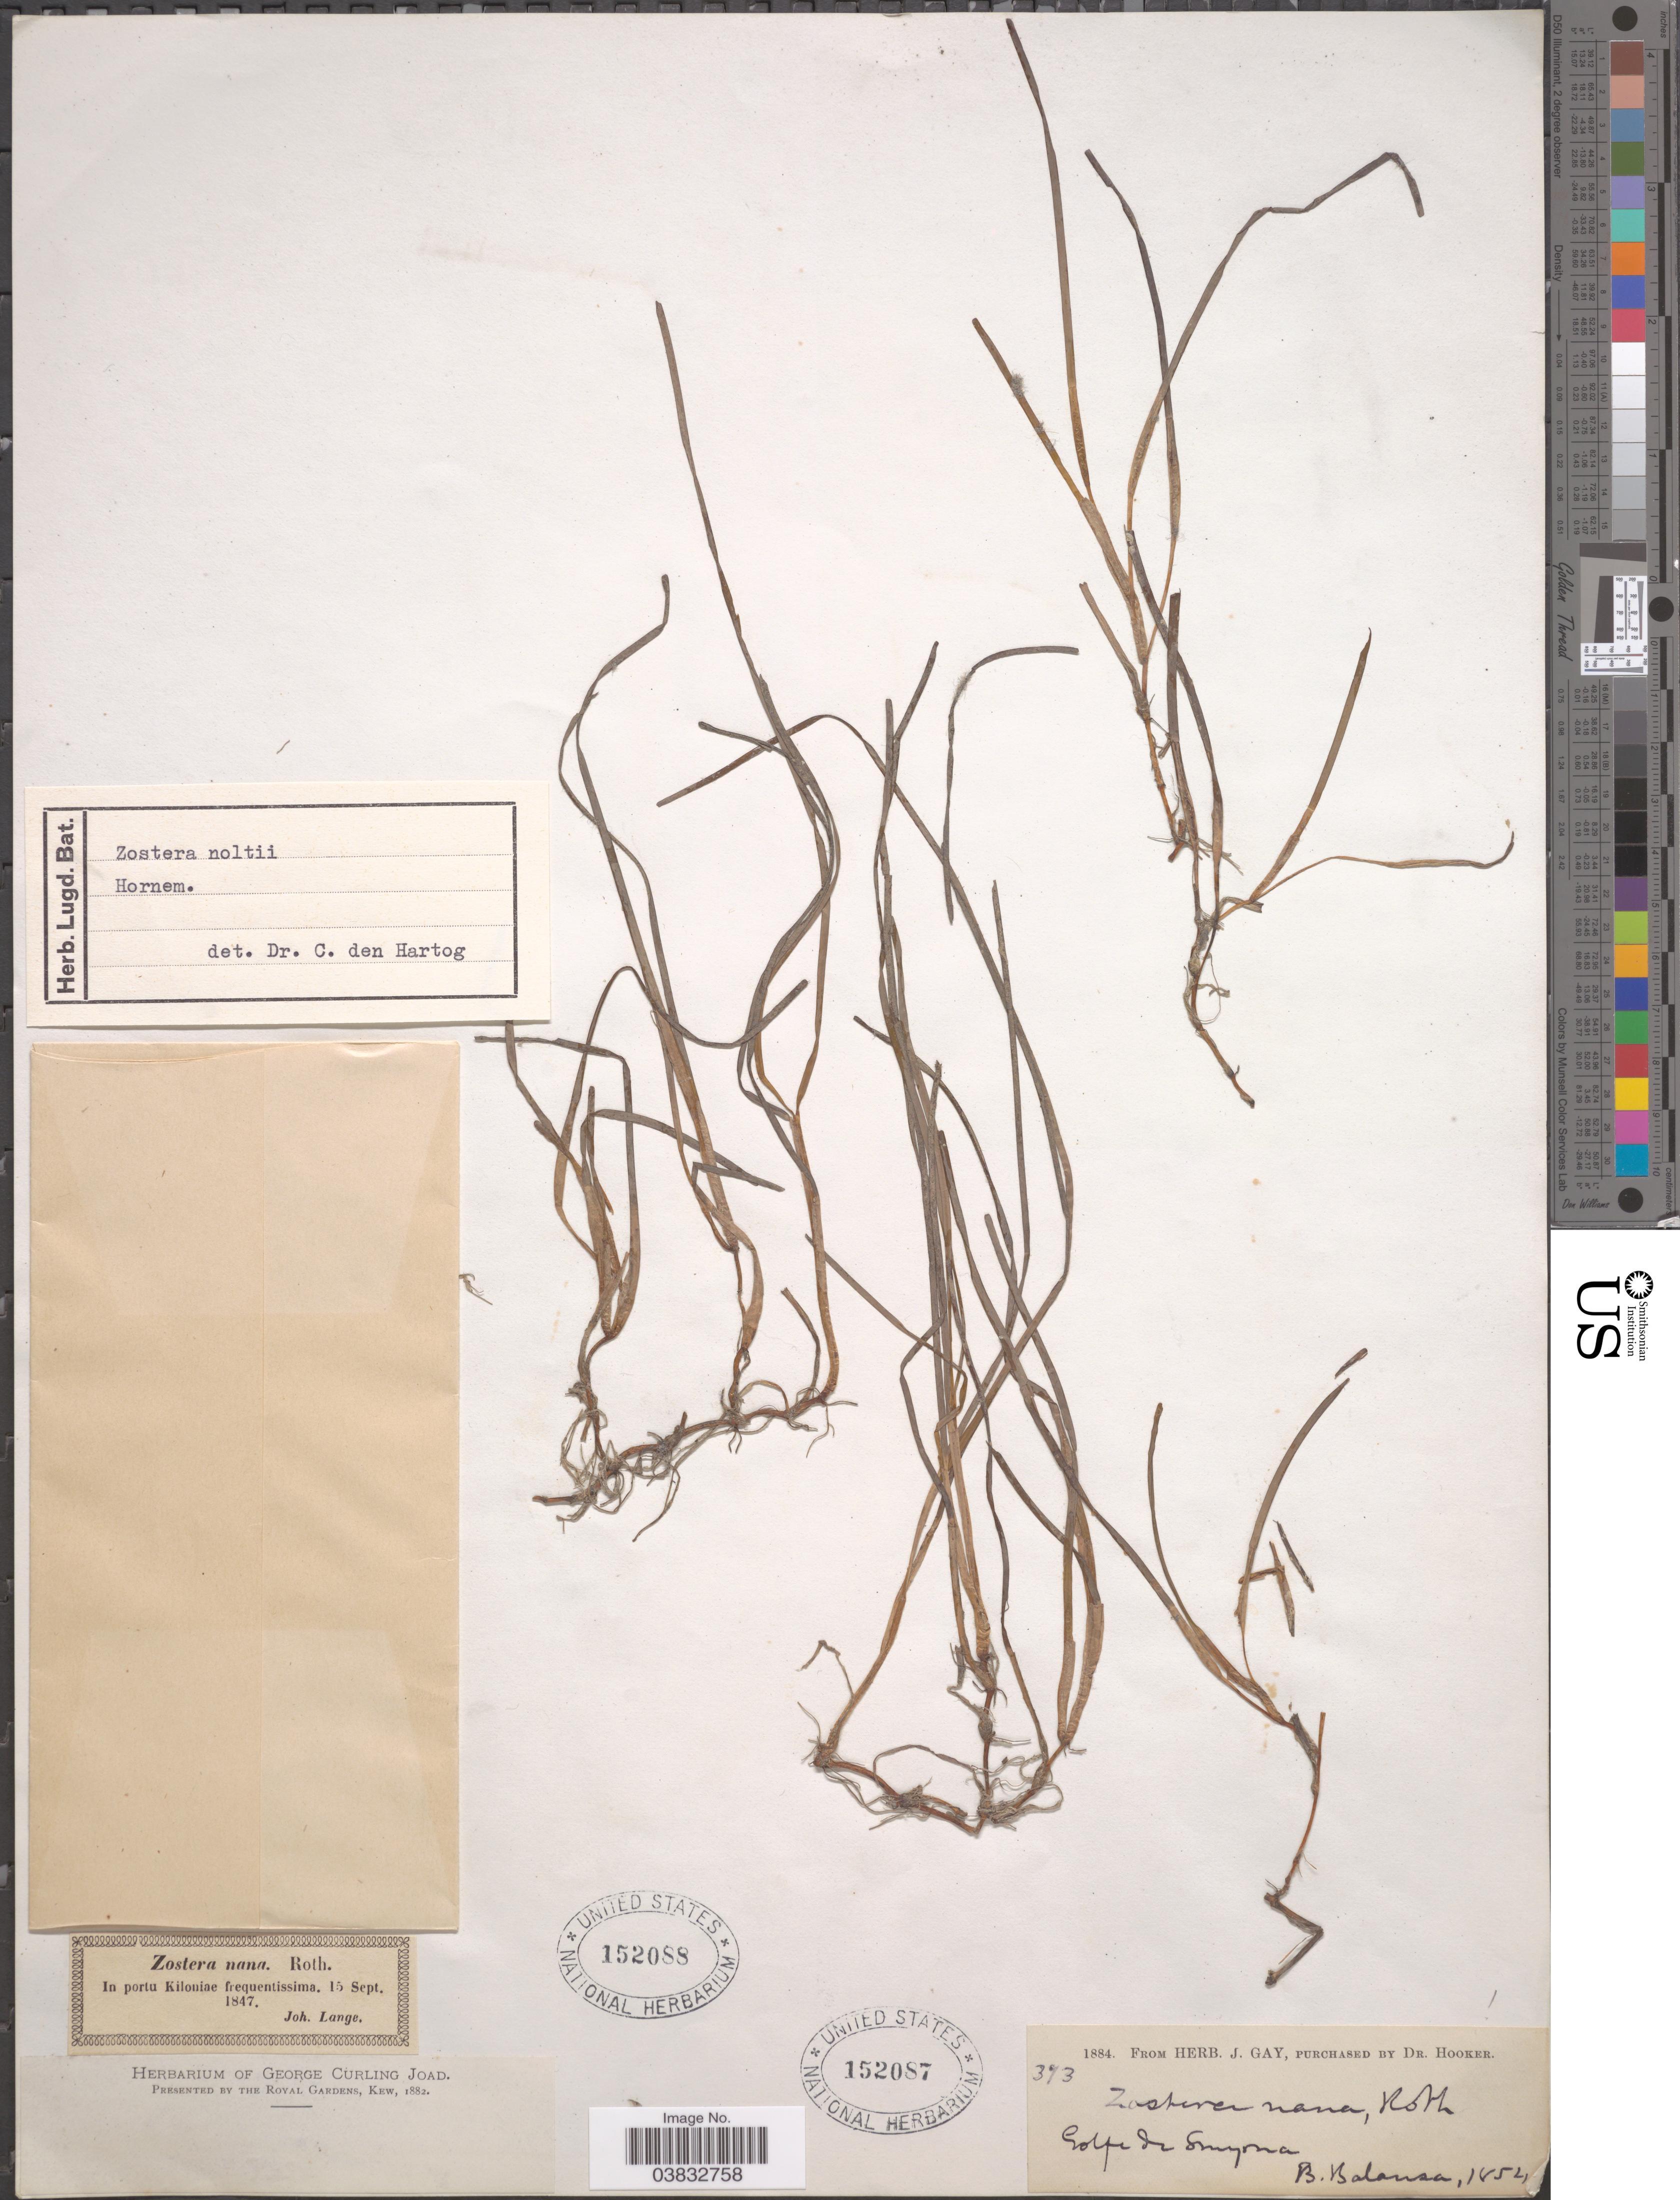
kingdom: Plantae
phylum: Tracheophyta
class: Liliopsida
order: Alismatales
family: Zosteraceae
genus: Zostera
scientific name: Zostera noltii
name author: Hornem.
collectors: J. M. C. Lange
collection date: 1847-09-15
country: Germany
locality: In portu Kiloniæ frequentissima.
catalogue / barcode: US 152088-2